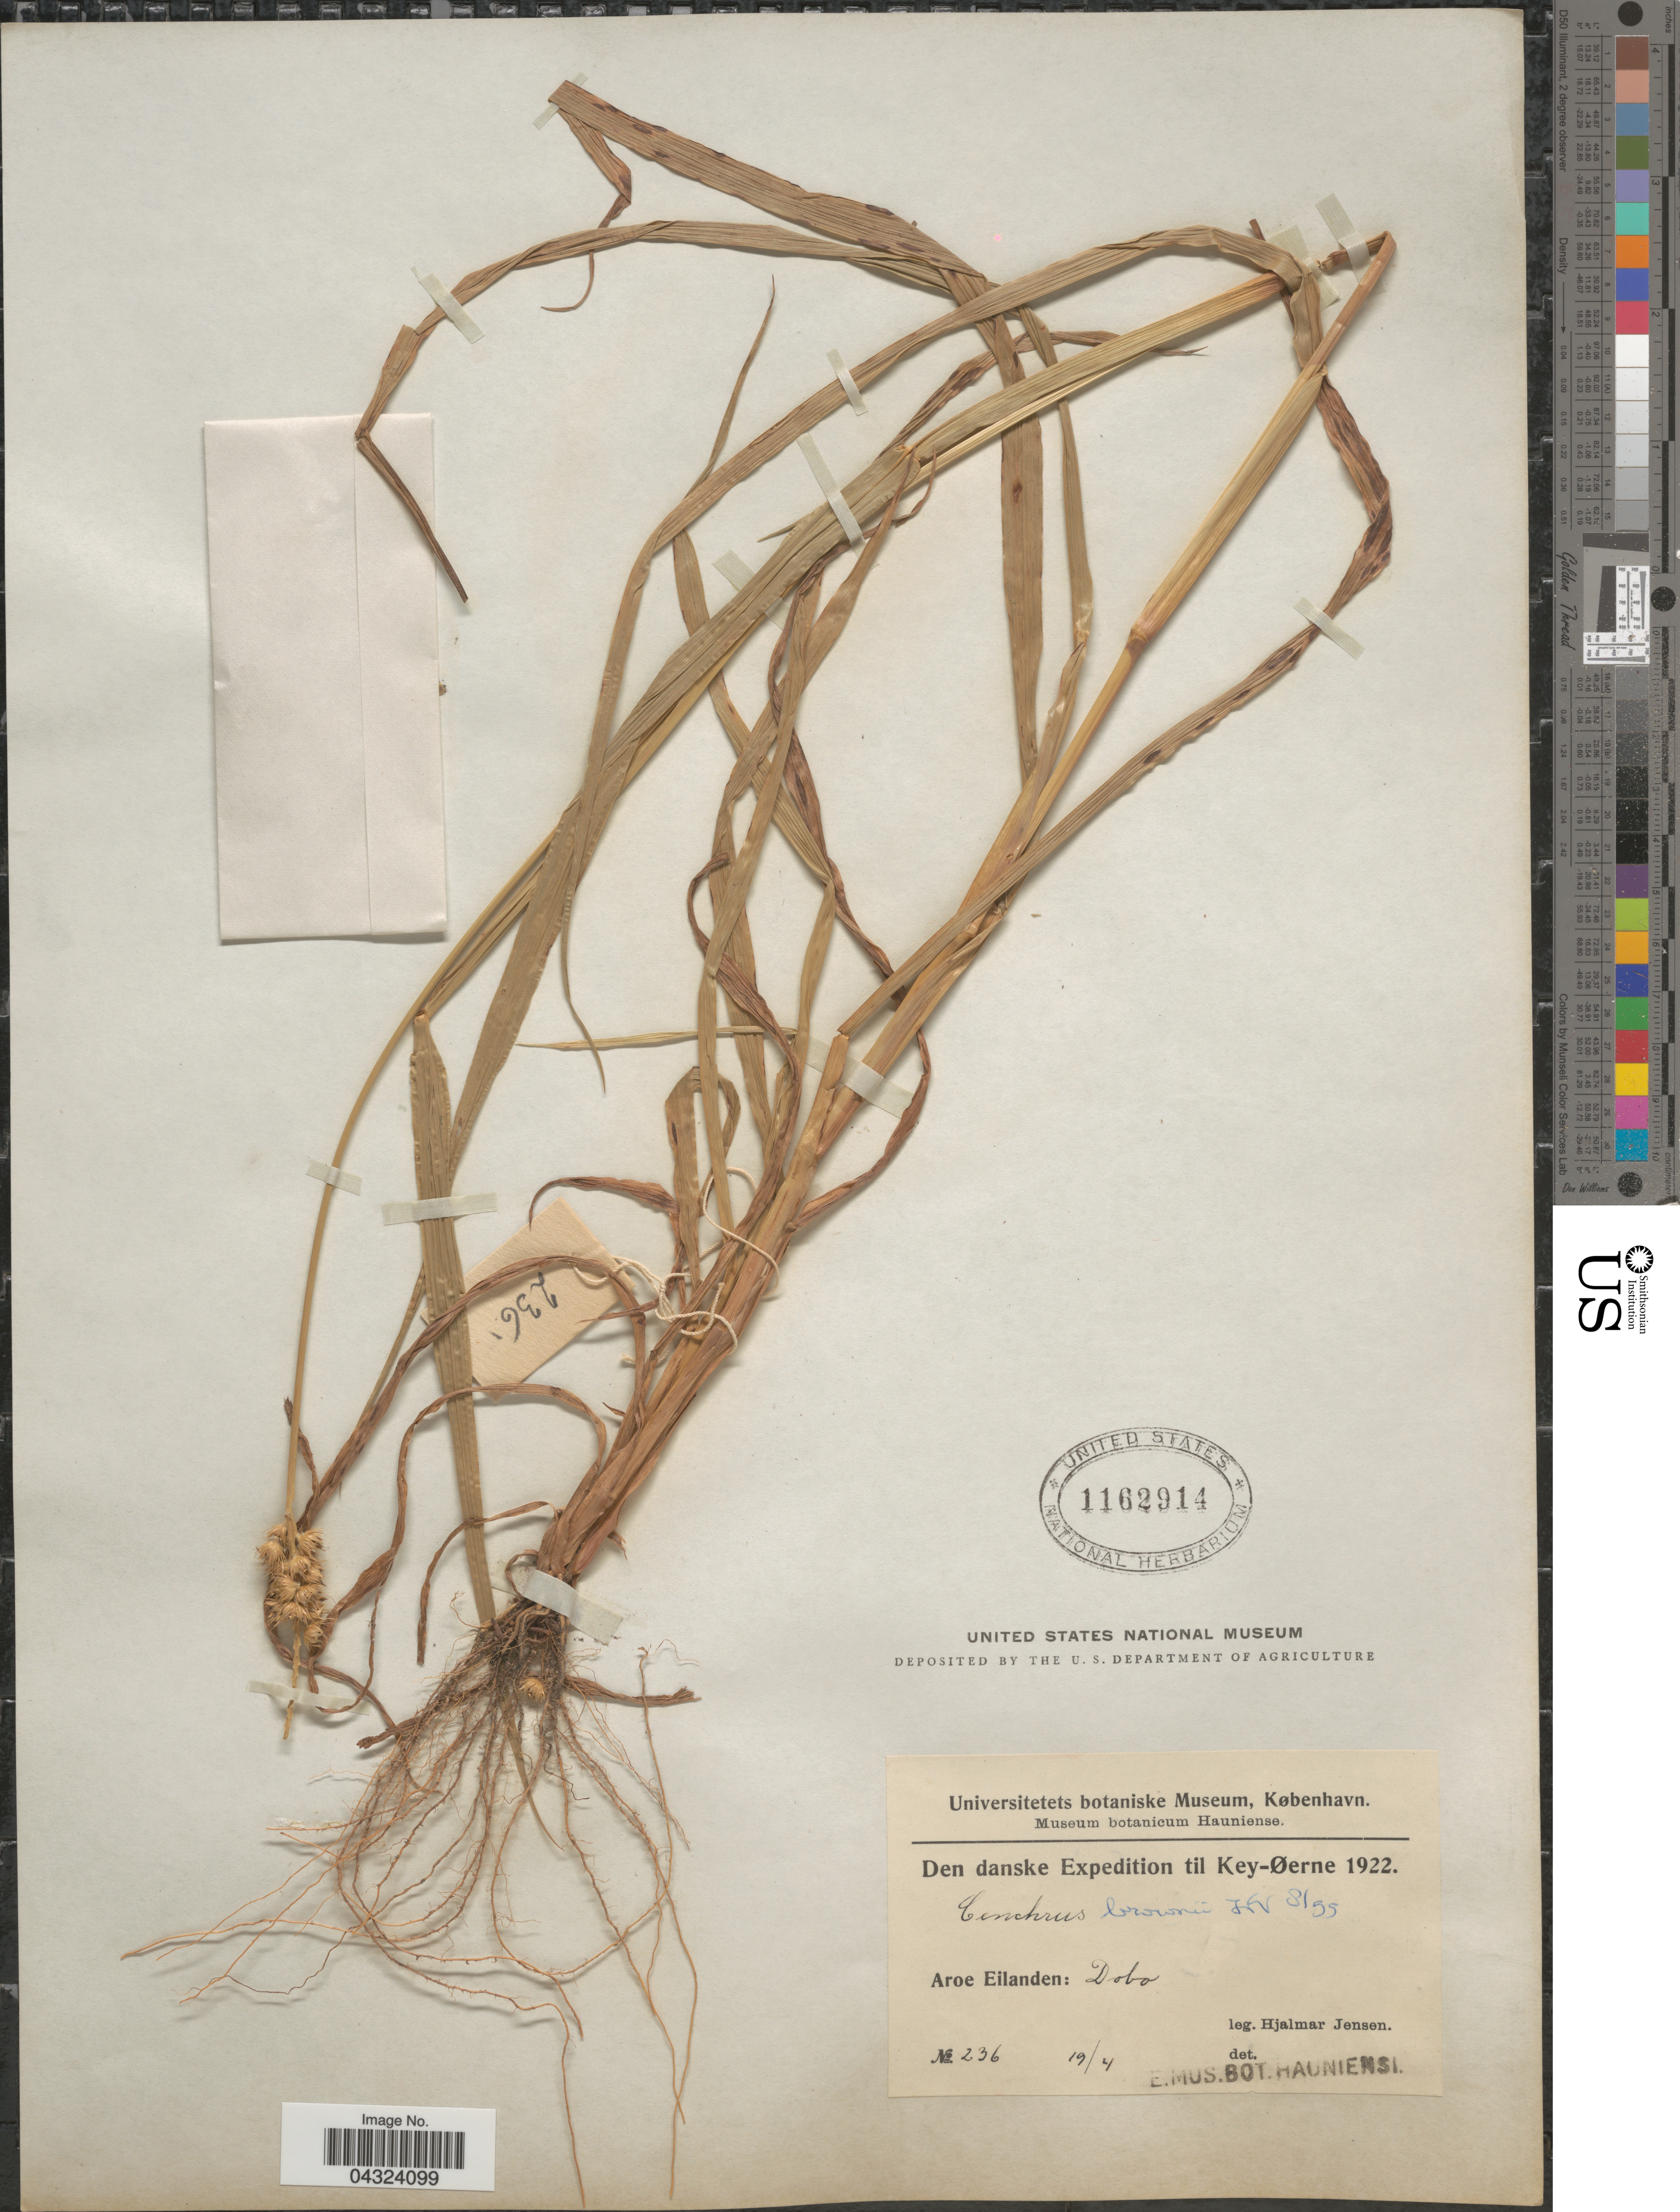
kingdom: Plantae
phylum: Tracheophyta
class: Liliopsida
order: Poales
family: Poaceae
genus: Cenchrus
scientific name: Cenchrus brownii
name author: Roem. & Schult.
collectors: H. Jensen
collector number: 236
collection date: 1922-04-19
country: Indonesia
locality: Den danske Expedition til Key-Øerne 1922. Aroe Eilanden: Dobo.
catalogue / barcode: US 1162914